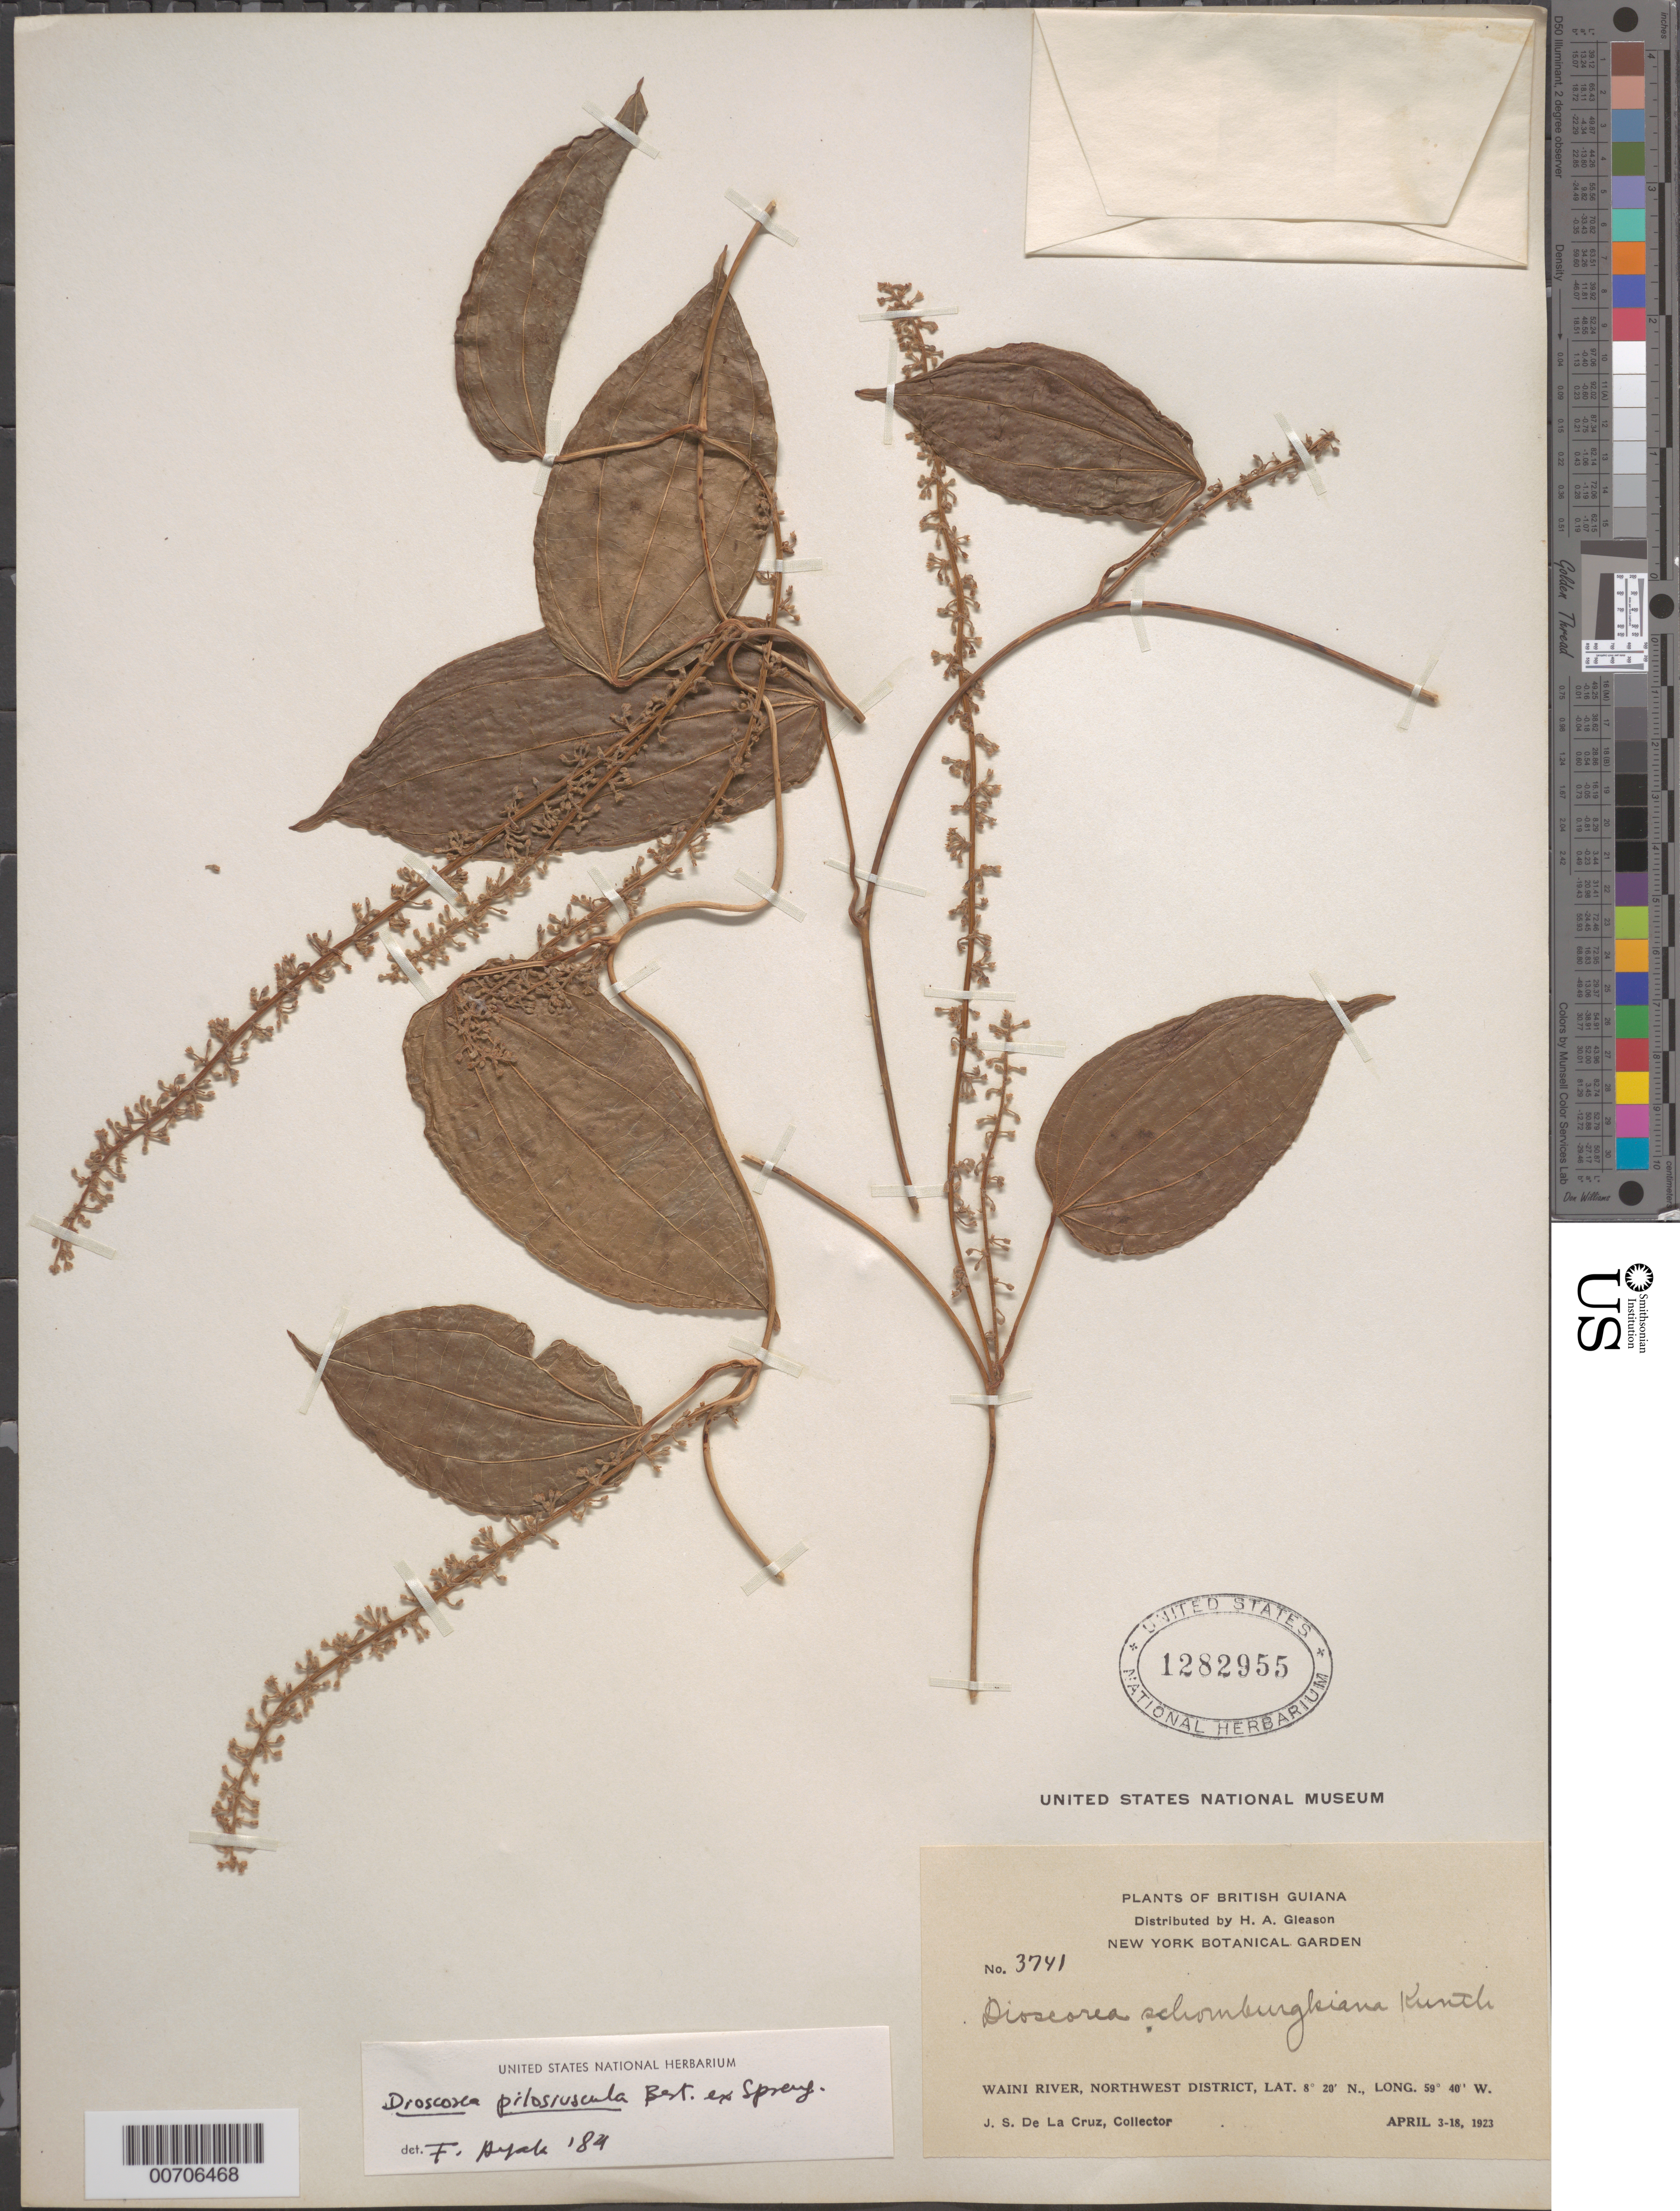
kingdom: Plantae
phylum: Tracheophyta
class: Liliopsida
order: Dioscoreales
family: Dioscoreaceae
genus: Dioscorea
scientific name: Dioscorea pilosiuscula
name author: Bertero ex Spreng.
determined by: Ayala F., Franklin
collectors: J. S. de la Cruz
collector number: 3741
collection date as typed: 3-Apr-23 to 18-Apr-23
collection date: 1923-04-03/1923-04-18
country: Guyana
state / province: Barima-Waini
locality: Waini R., NW District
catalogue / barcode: US 1282955